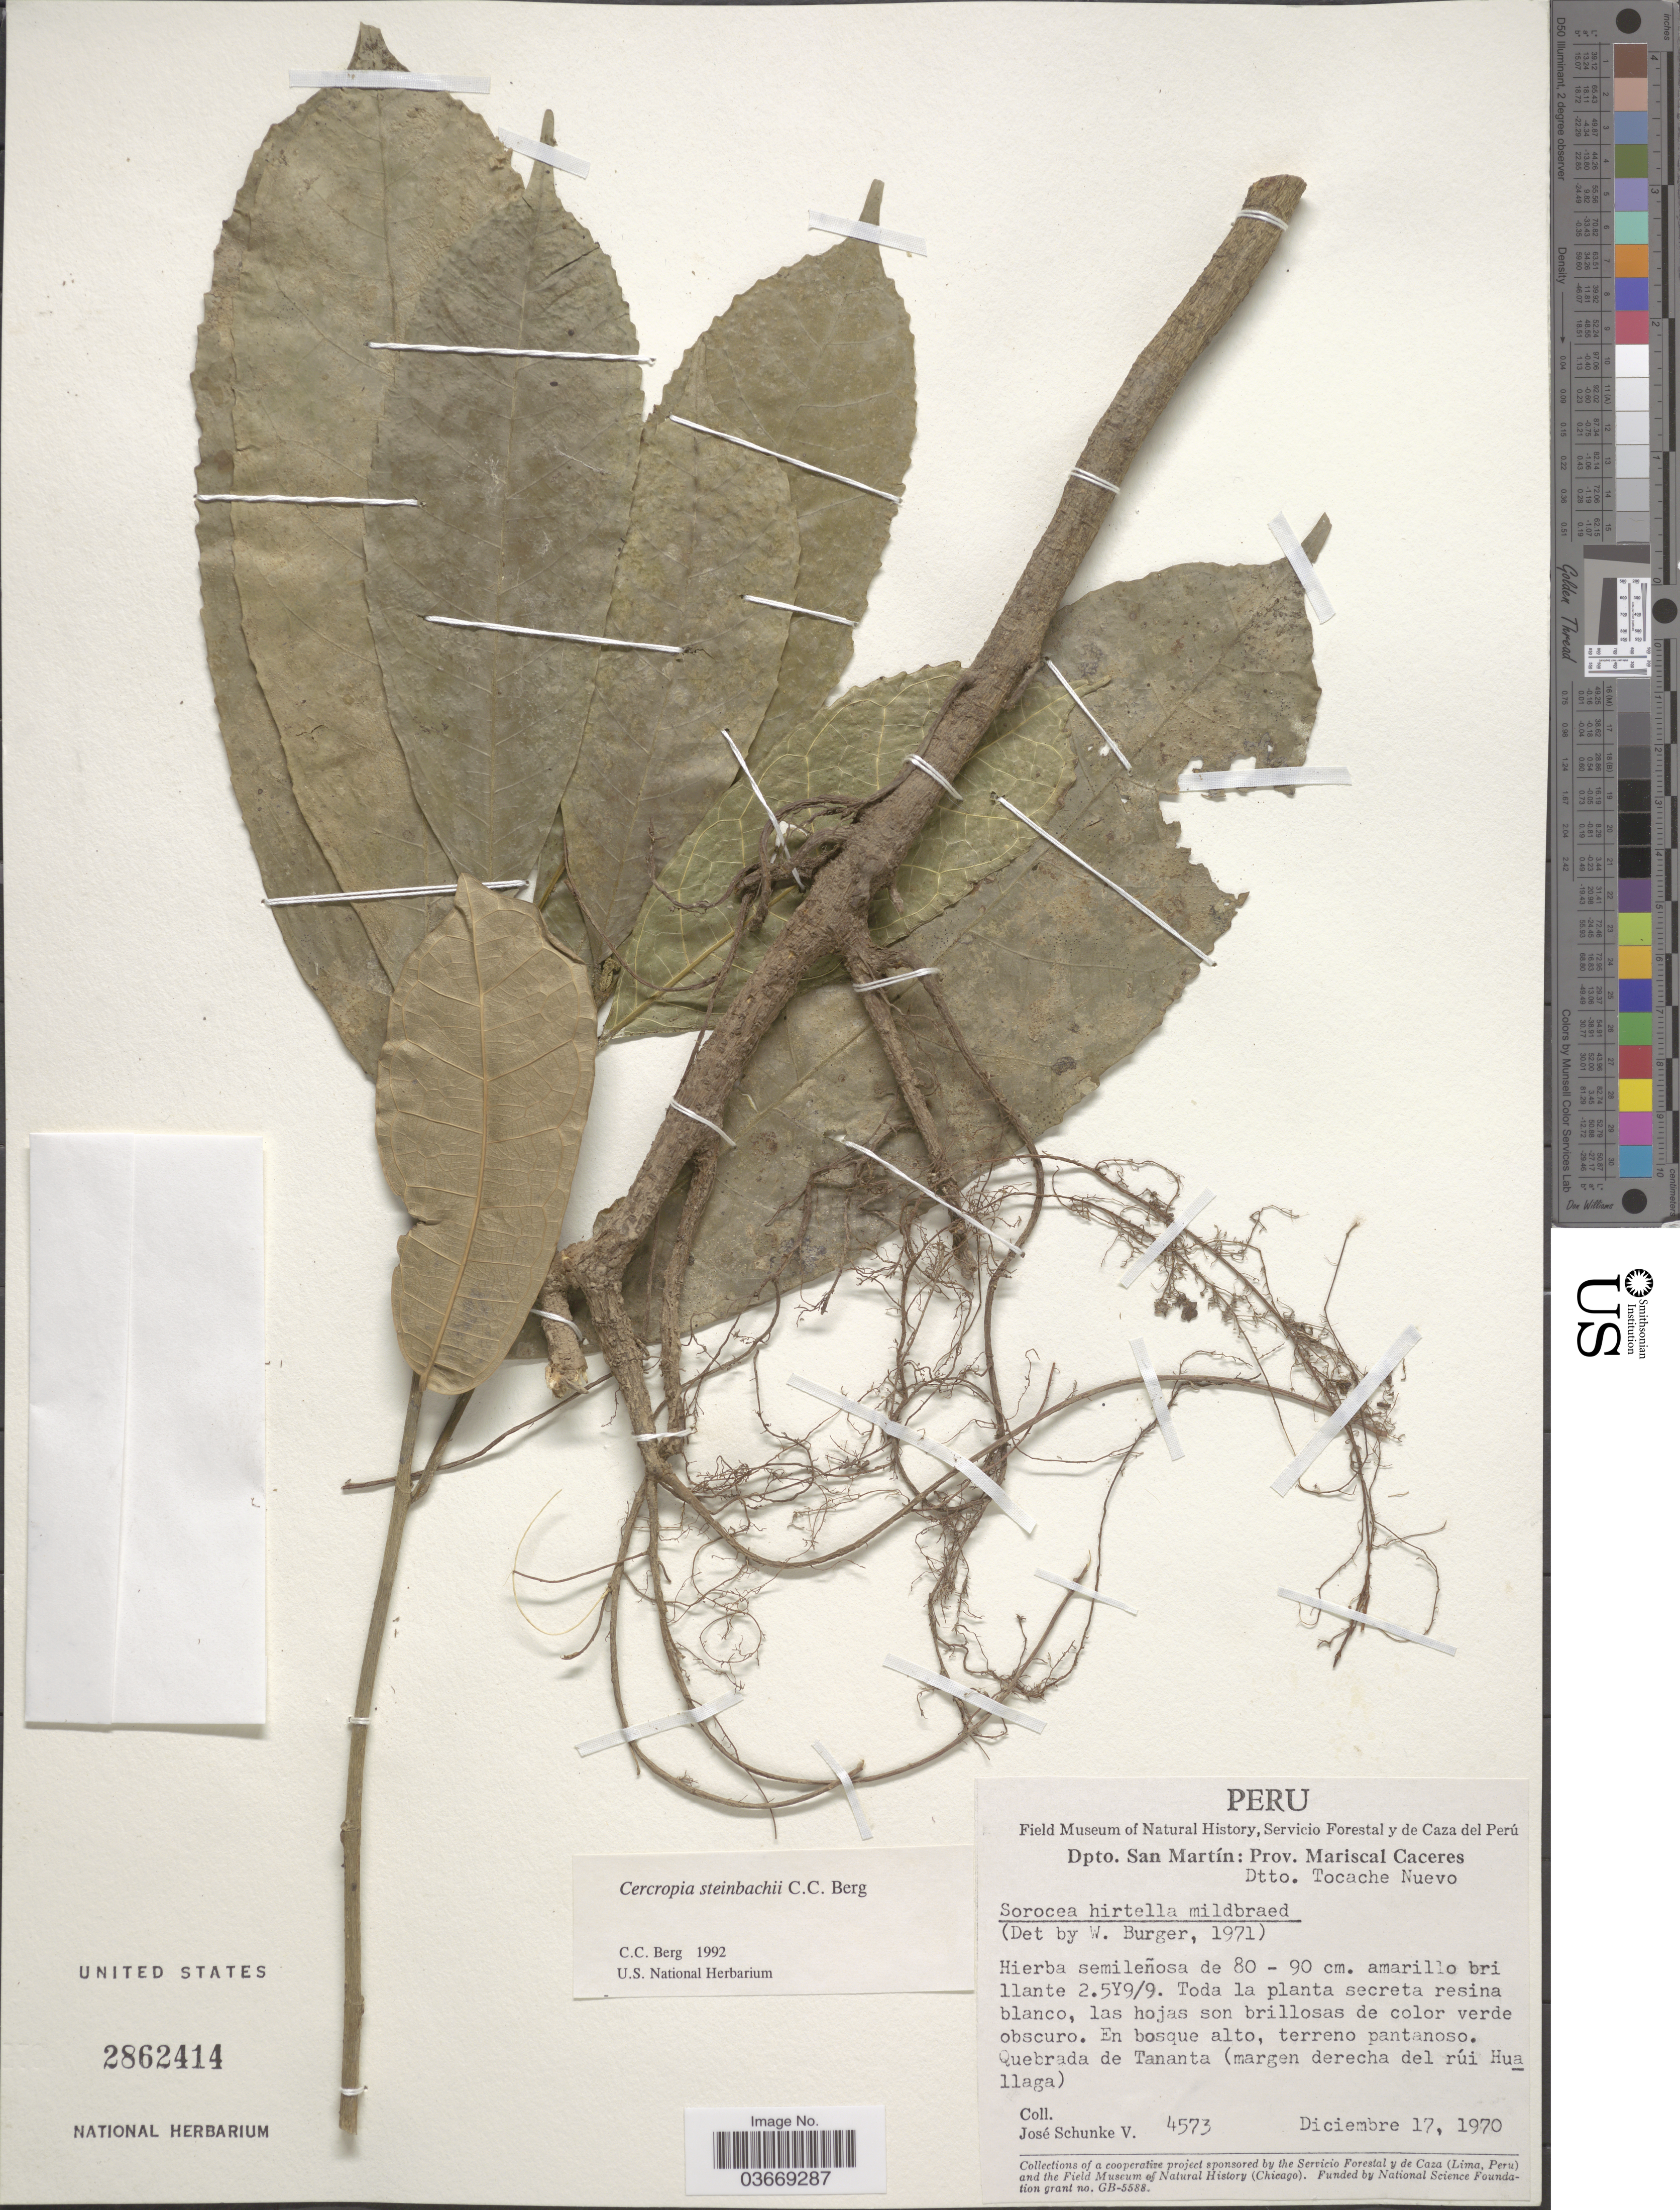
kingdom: Plantae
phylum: Tracheophyta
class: Magnoliopsida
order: Rosales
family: Moraceae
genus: Sorocea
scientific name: Sorocea steinbachii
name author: C.C. Berg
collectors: J. Schunke Vigo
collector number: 4573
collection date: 1970-12-17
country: Peru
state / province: San Martín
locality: Dpto. San Martín: Prov. Mariscal Caceres. Dtto. Tocache Nuevo. Quebrada de Tananta (margen derecha del rúi Huallaga).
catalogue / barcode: US 2862414